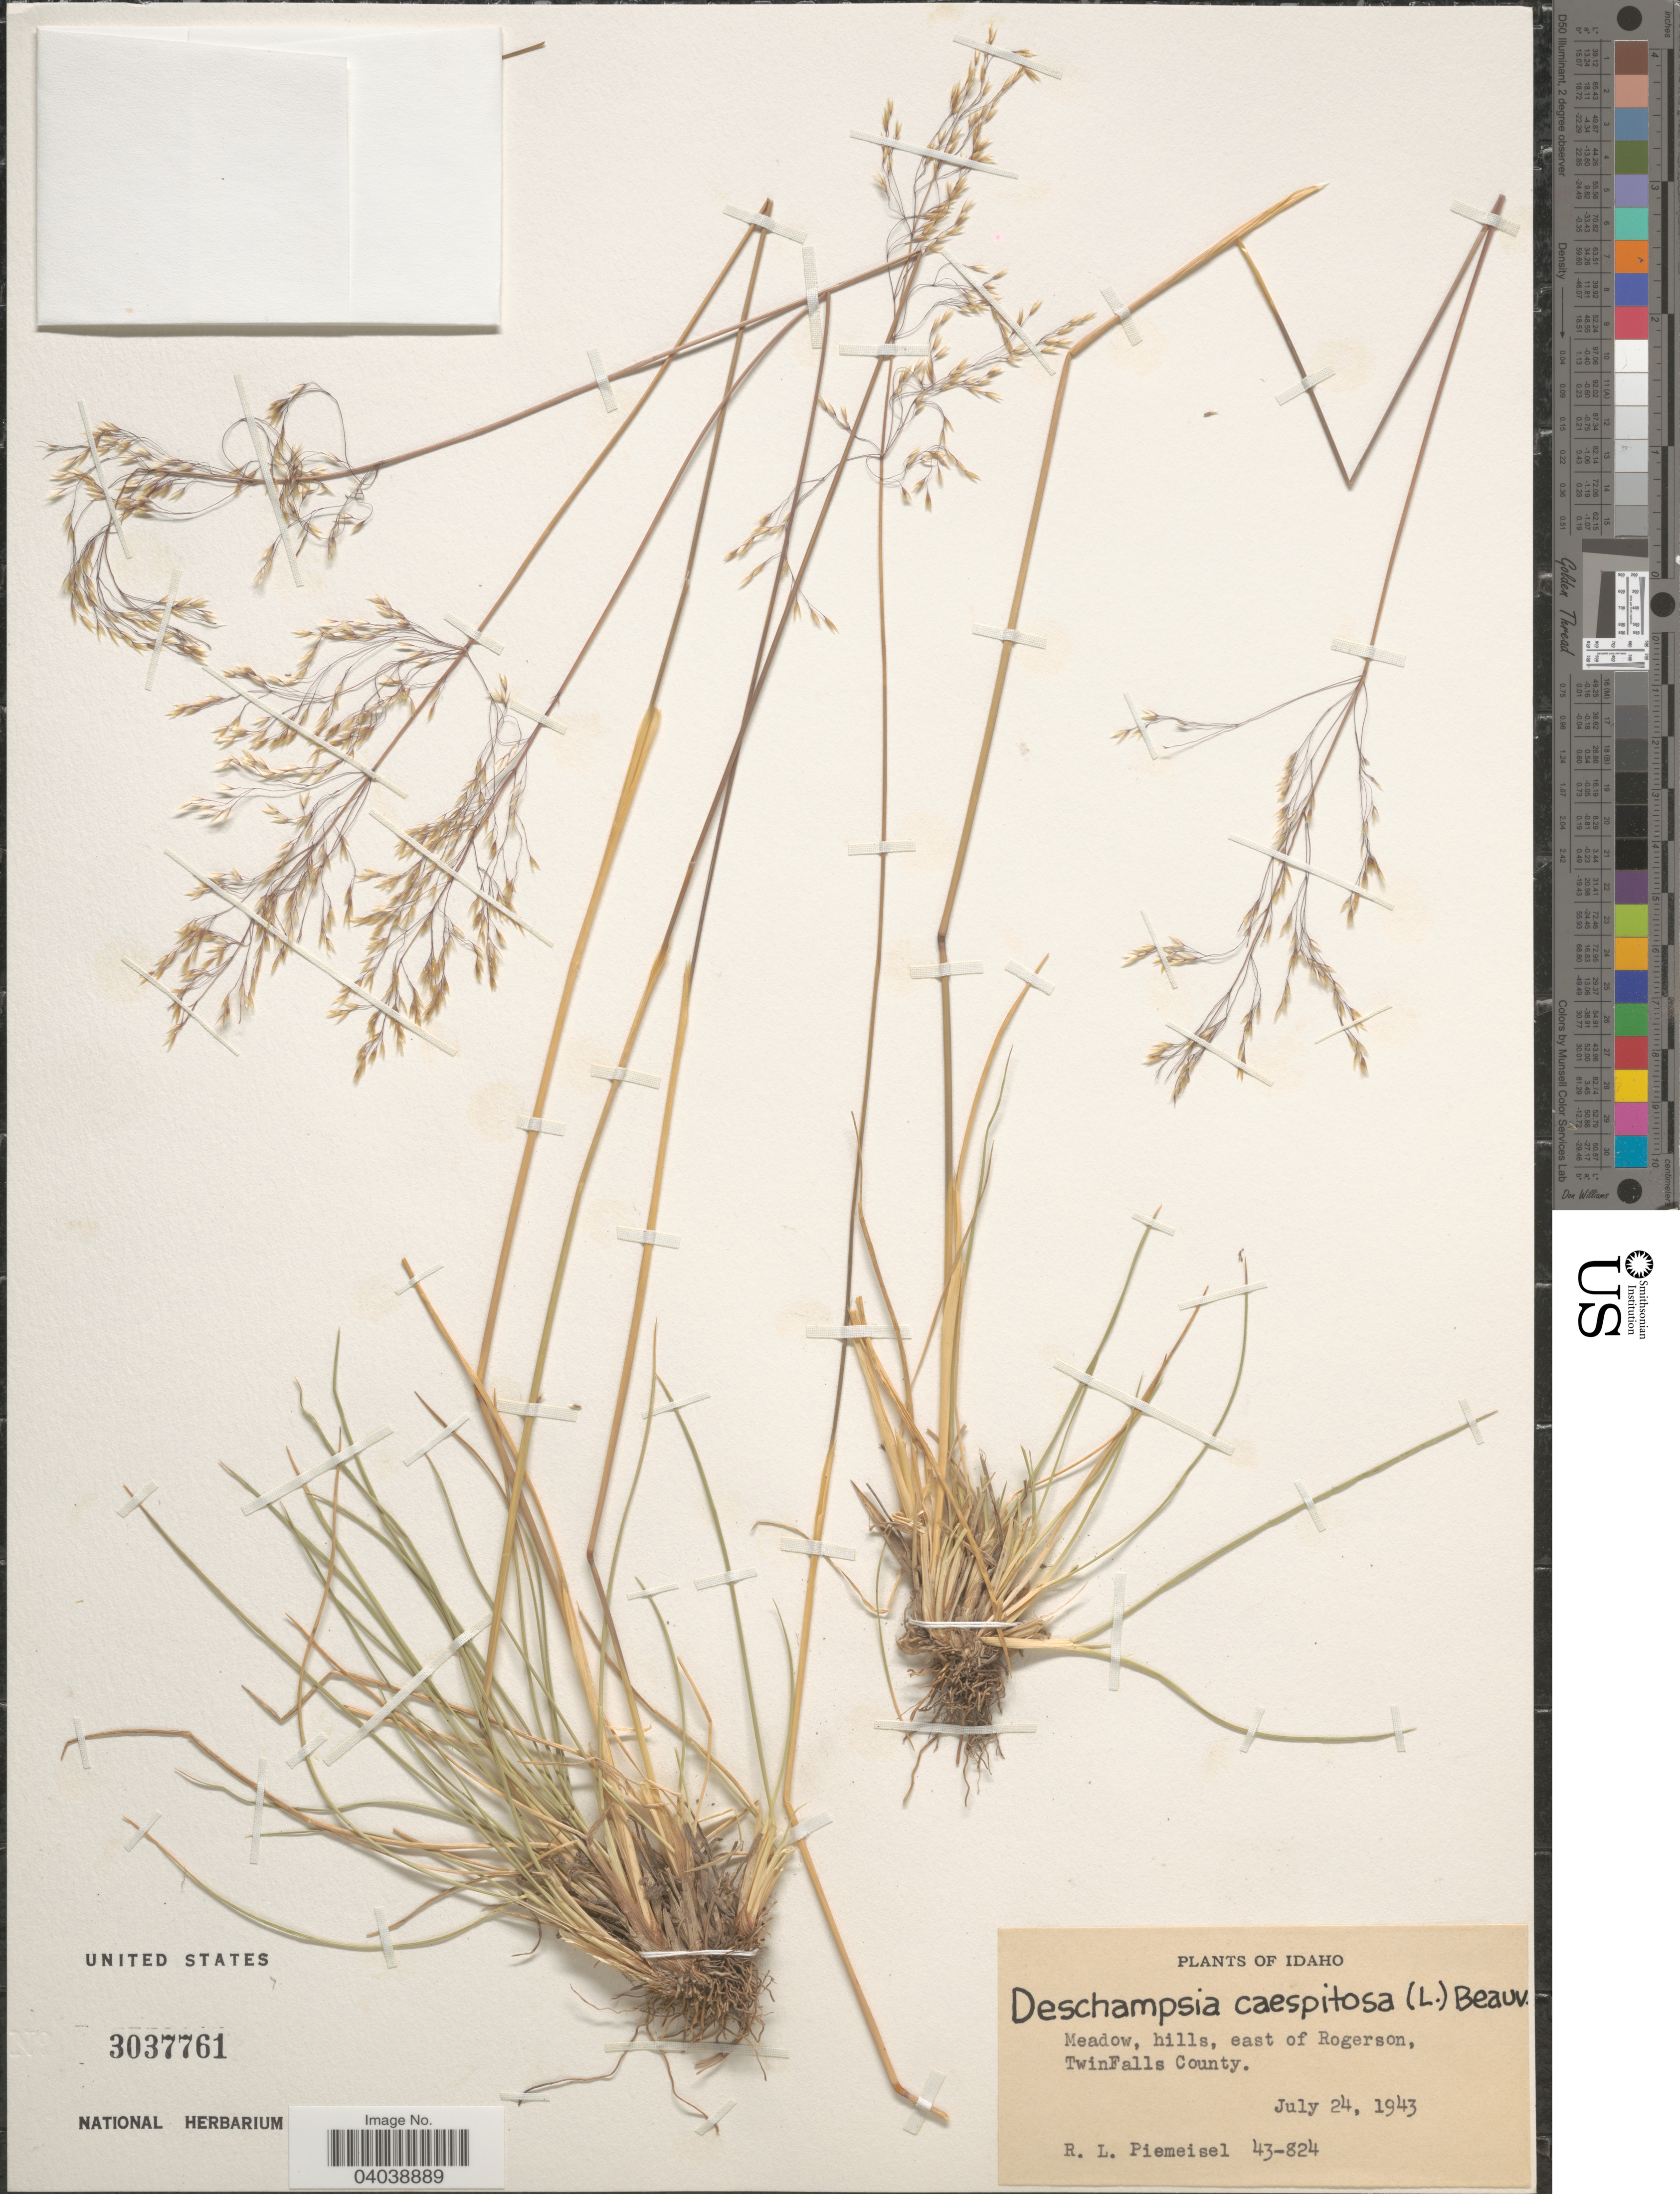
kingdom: Plantae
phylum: Tracheophyta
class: Liliopsida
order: Poales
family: Poaceae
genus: Deschampsia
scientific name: Deschampsia cespitosa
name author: (L.) P. Beauv.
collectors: R. L. Piemeisel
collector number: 43-824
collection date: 1943-07-24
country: United States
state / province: Idaho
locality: Meadow, hills, east of Rogerson, Twinfalls County.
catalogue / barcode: US 3037761